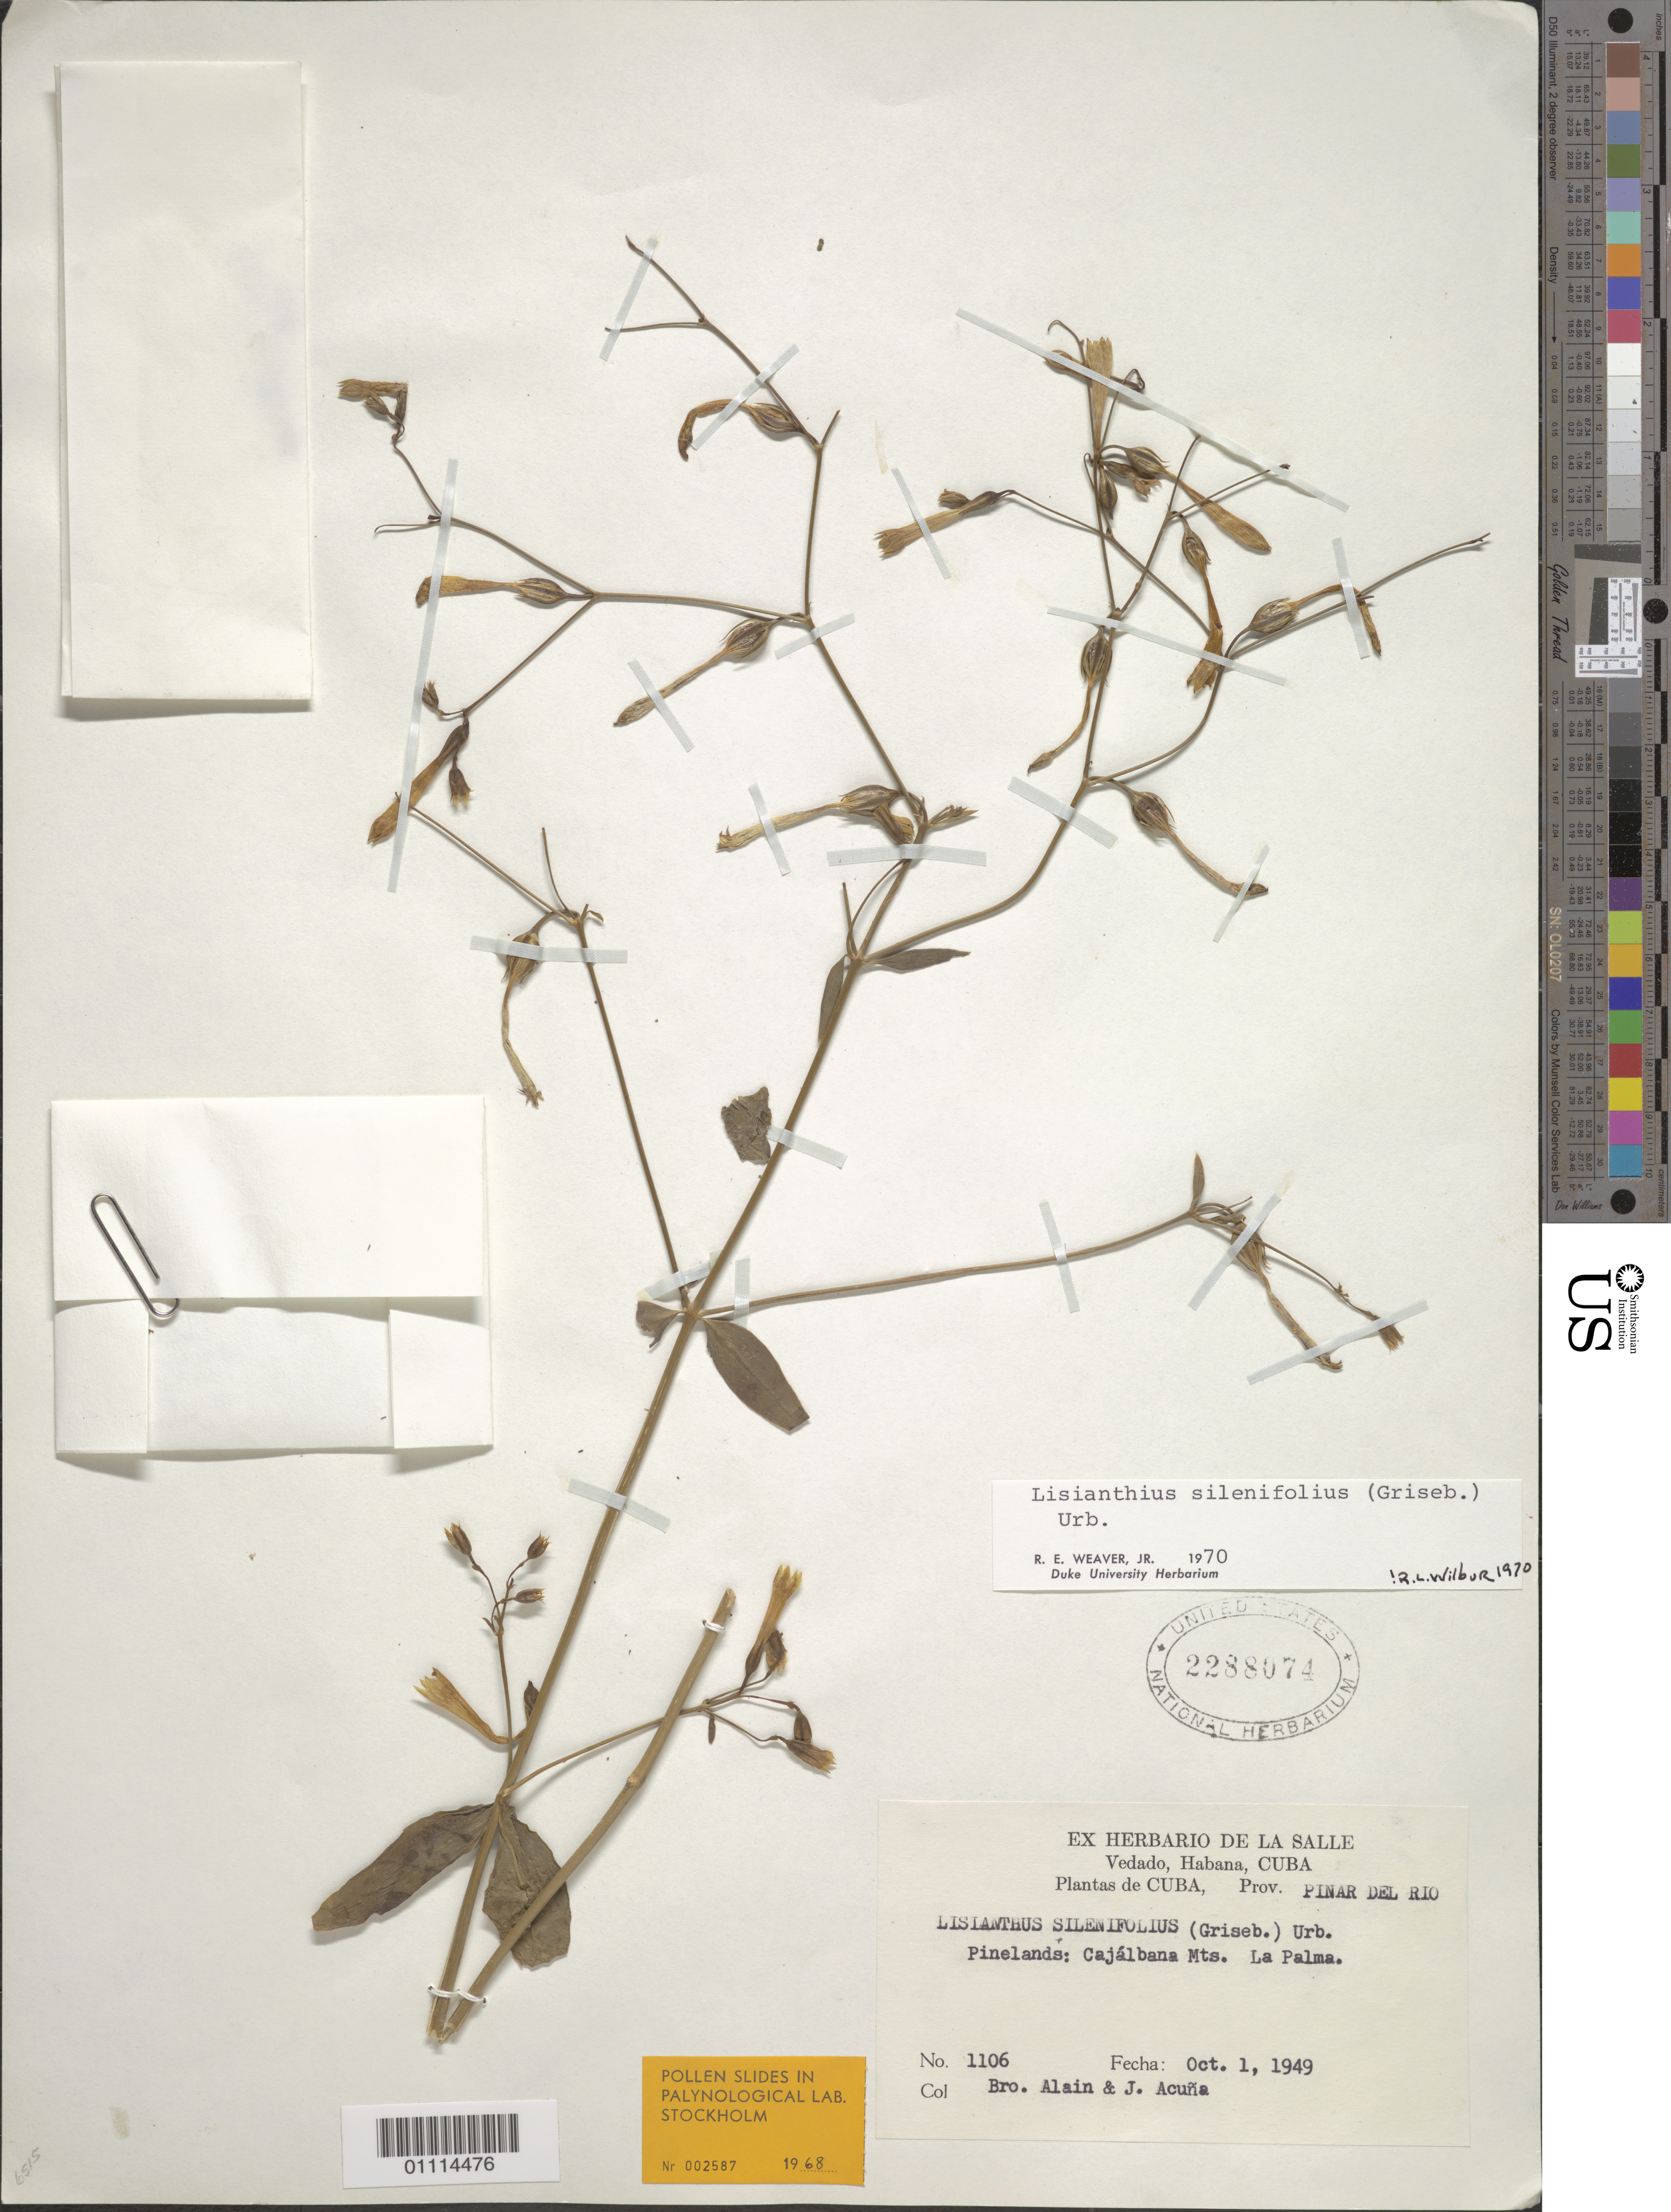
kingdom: Plantae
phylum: Tracheophyta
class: Magnoliopsida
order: Gentianales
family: Gentianaceae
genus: Lisianthius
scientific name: Lisianthius silenifolius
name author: (Griseb.) Urb.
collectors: A. H. Liogier & J. Acuña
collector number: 1106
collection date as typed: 01 Oct 1949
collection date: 1949-10-01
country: Cuba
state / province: Pinar del Rio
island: Cuba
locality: Pinelands: Cajalbana Mts La Palma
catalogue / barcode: US 2288074